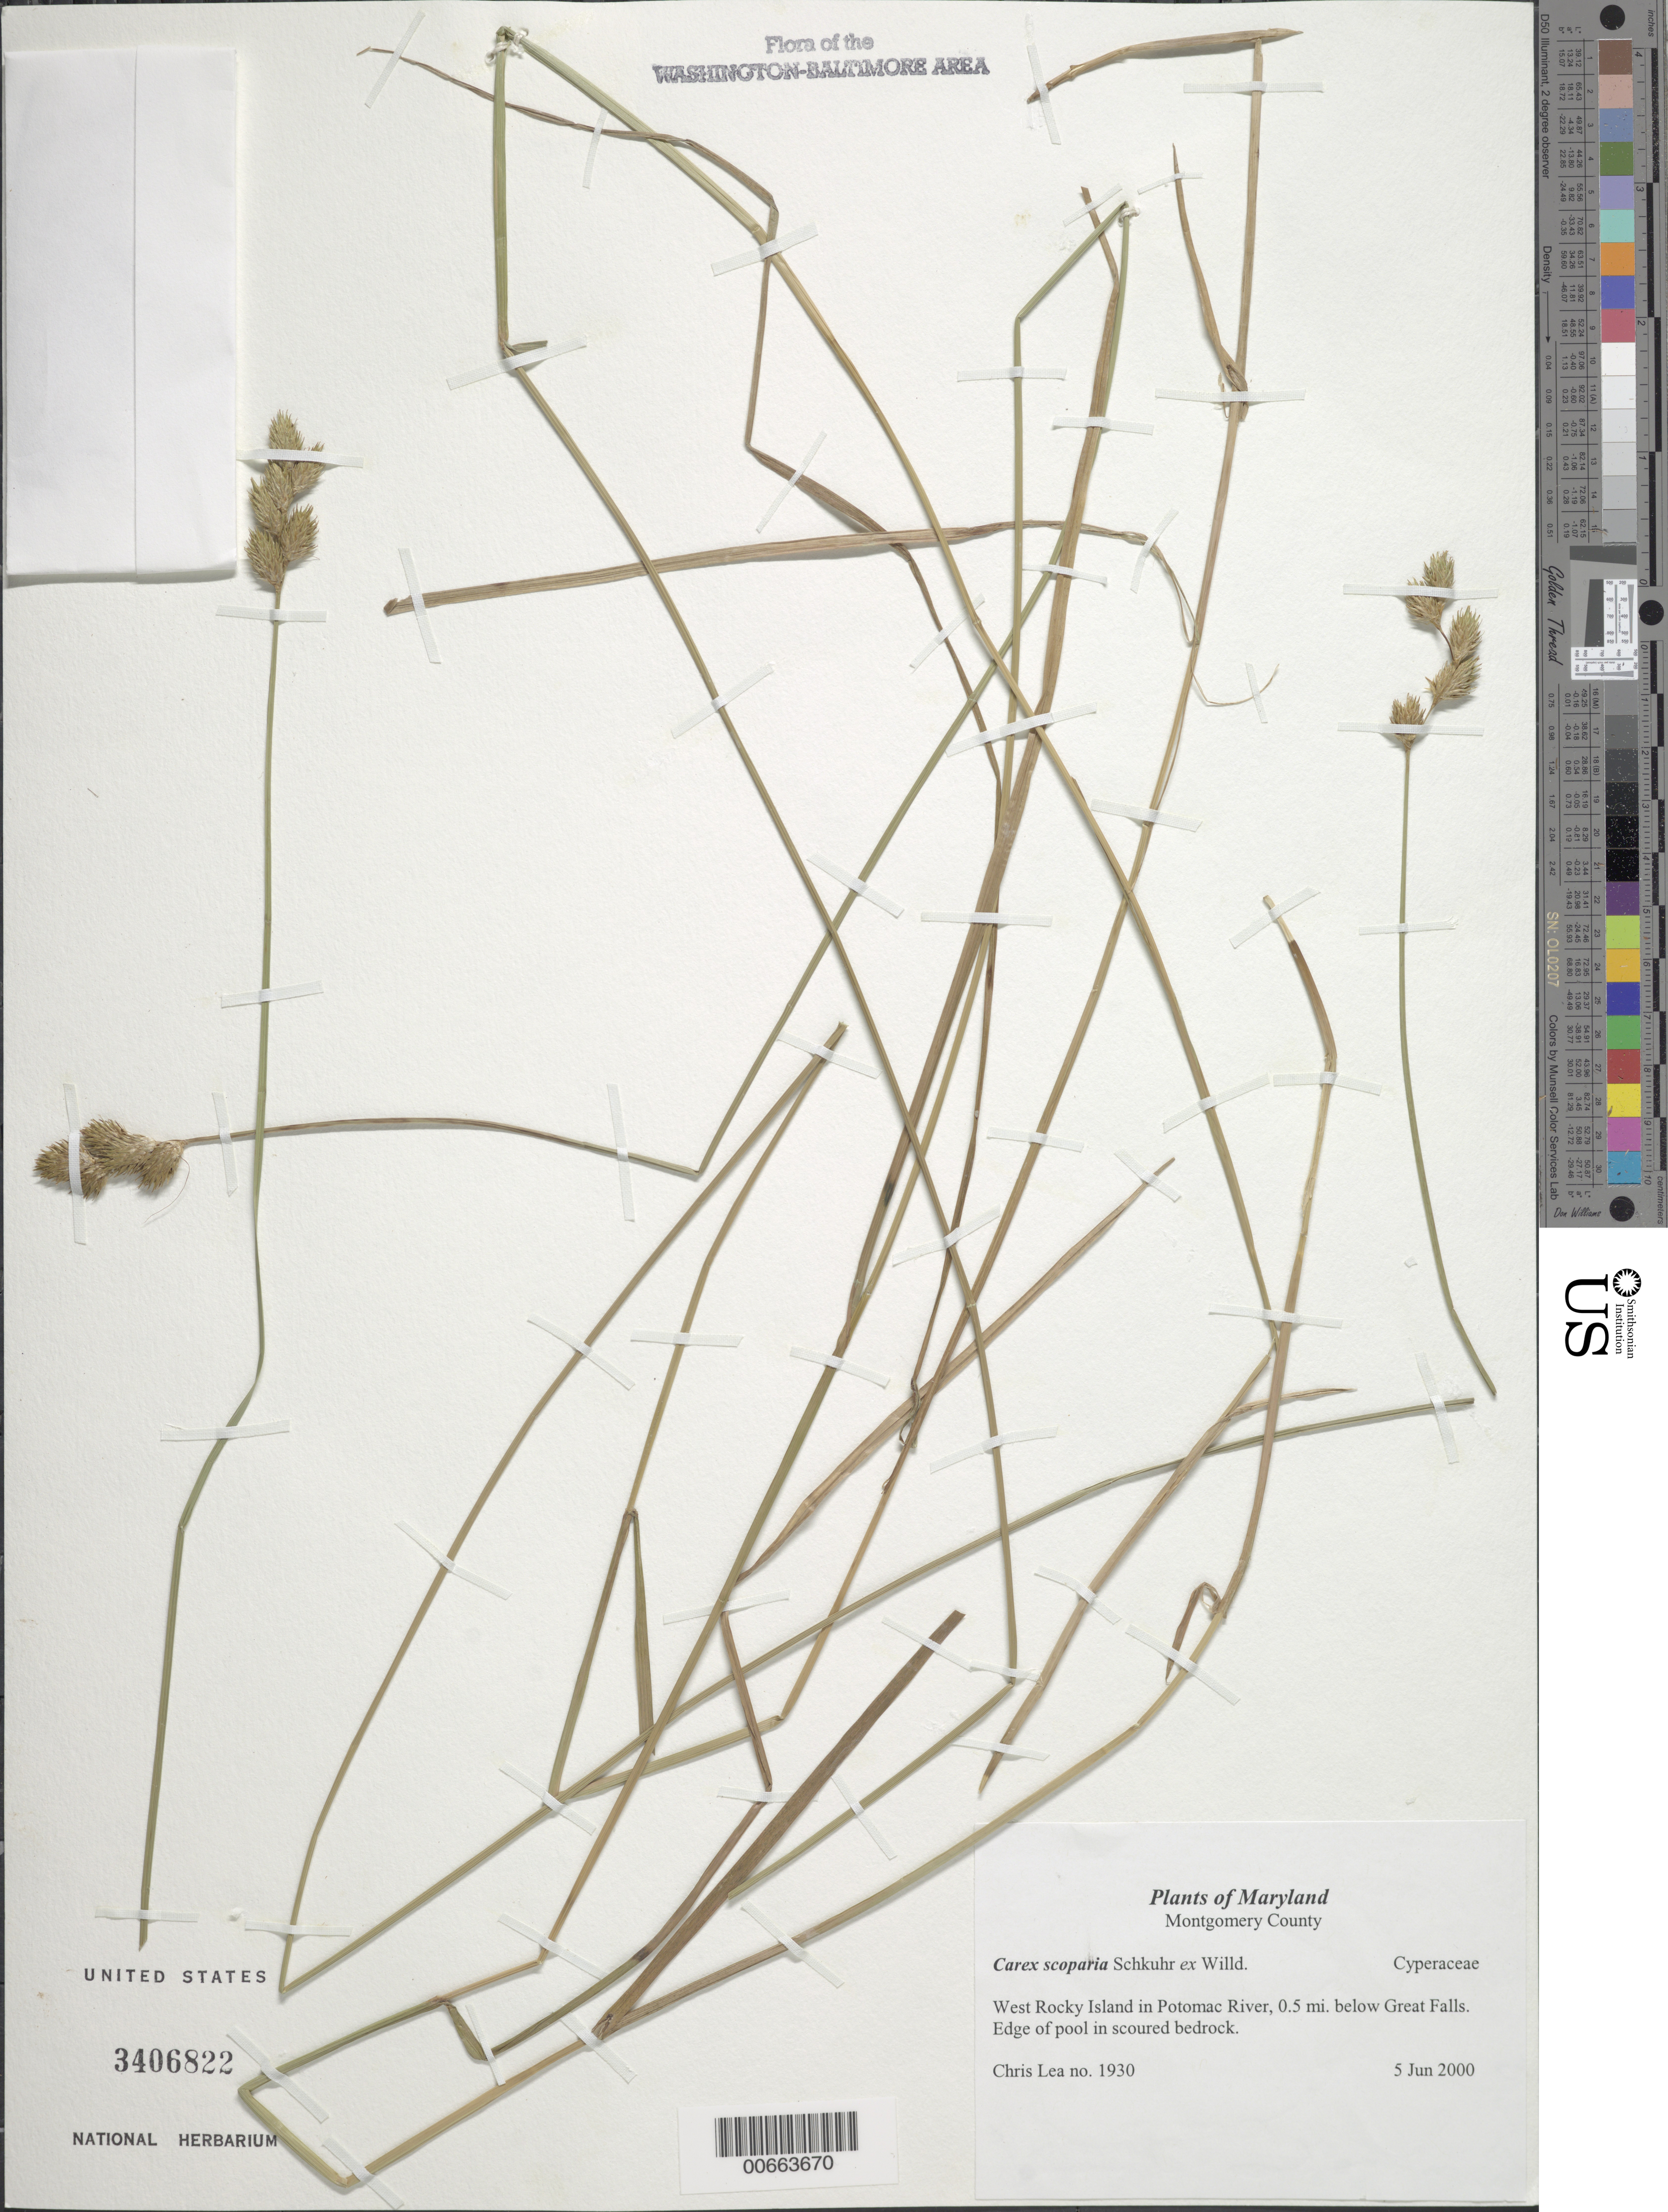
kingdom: Plantae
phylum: Tracheophyta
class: Liliopsida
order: Poales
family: Cyperaceae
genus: Carex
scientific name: Carex scoparia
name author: Schkuhr ex Willd.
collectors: C. Lea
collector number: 1930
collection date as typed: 05 Jun 2000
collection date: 2000-06-05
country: United States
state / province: Maryland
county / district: Montgomery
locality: West Rocky Island in Potomac River, 0.5 mi. below Great Falls.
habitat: Edge of pool in scoured bedrock.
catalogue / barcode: US 3406822